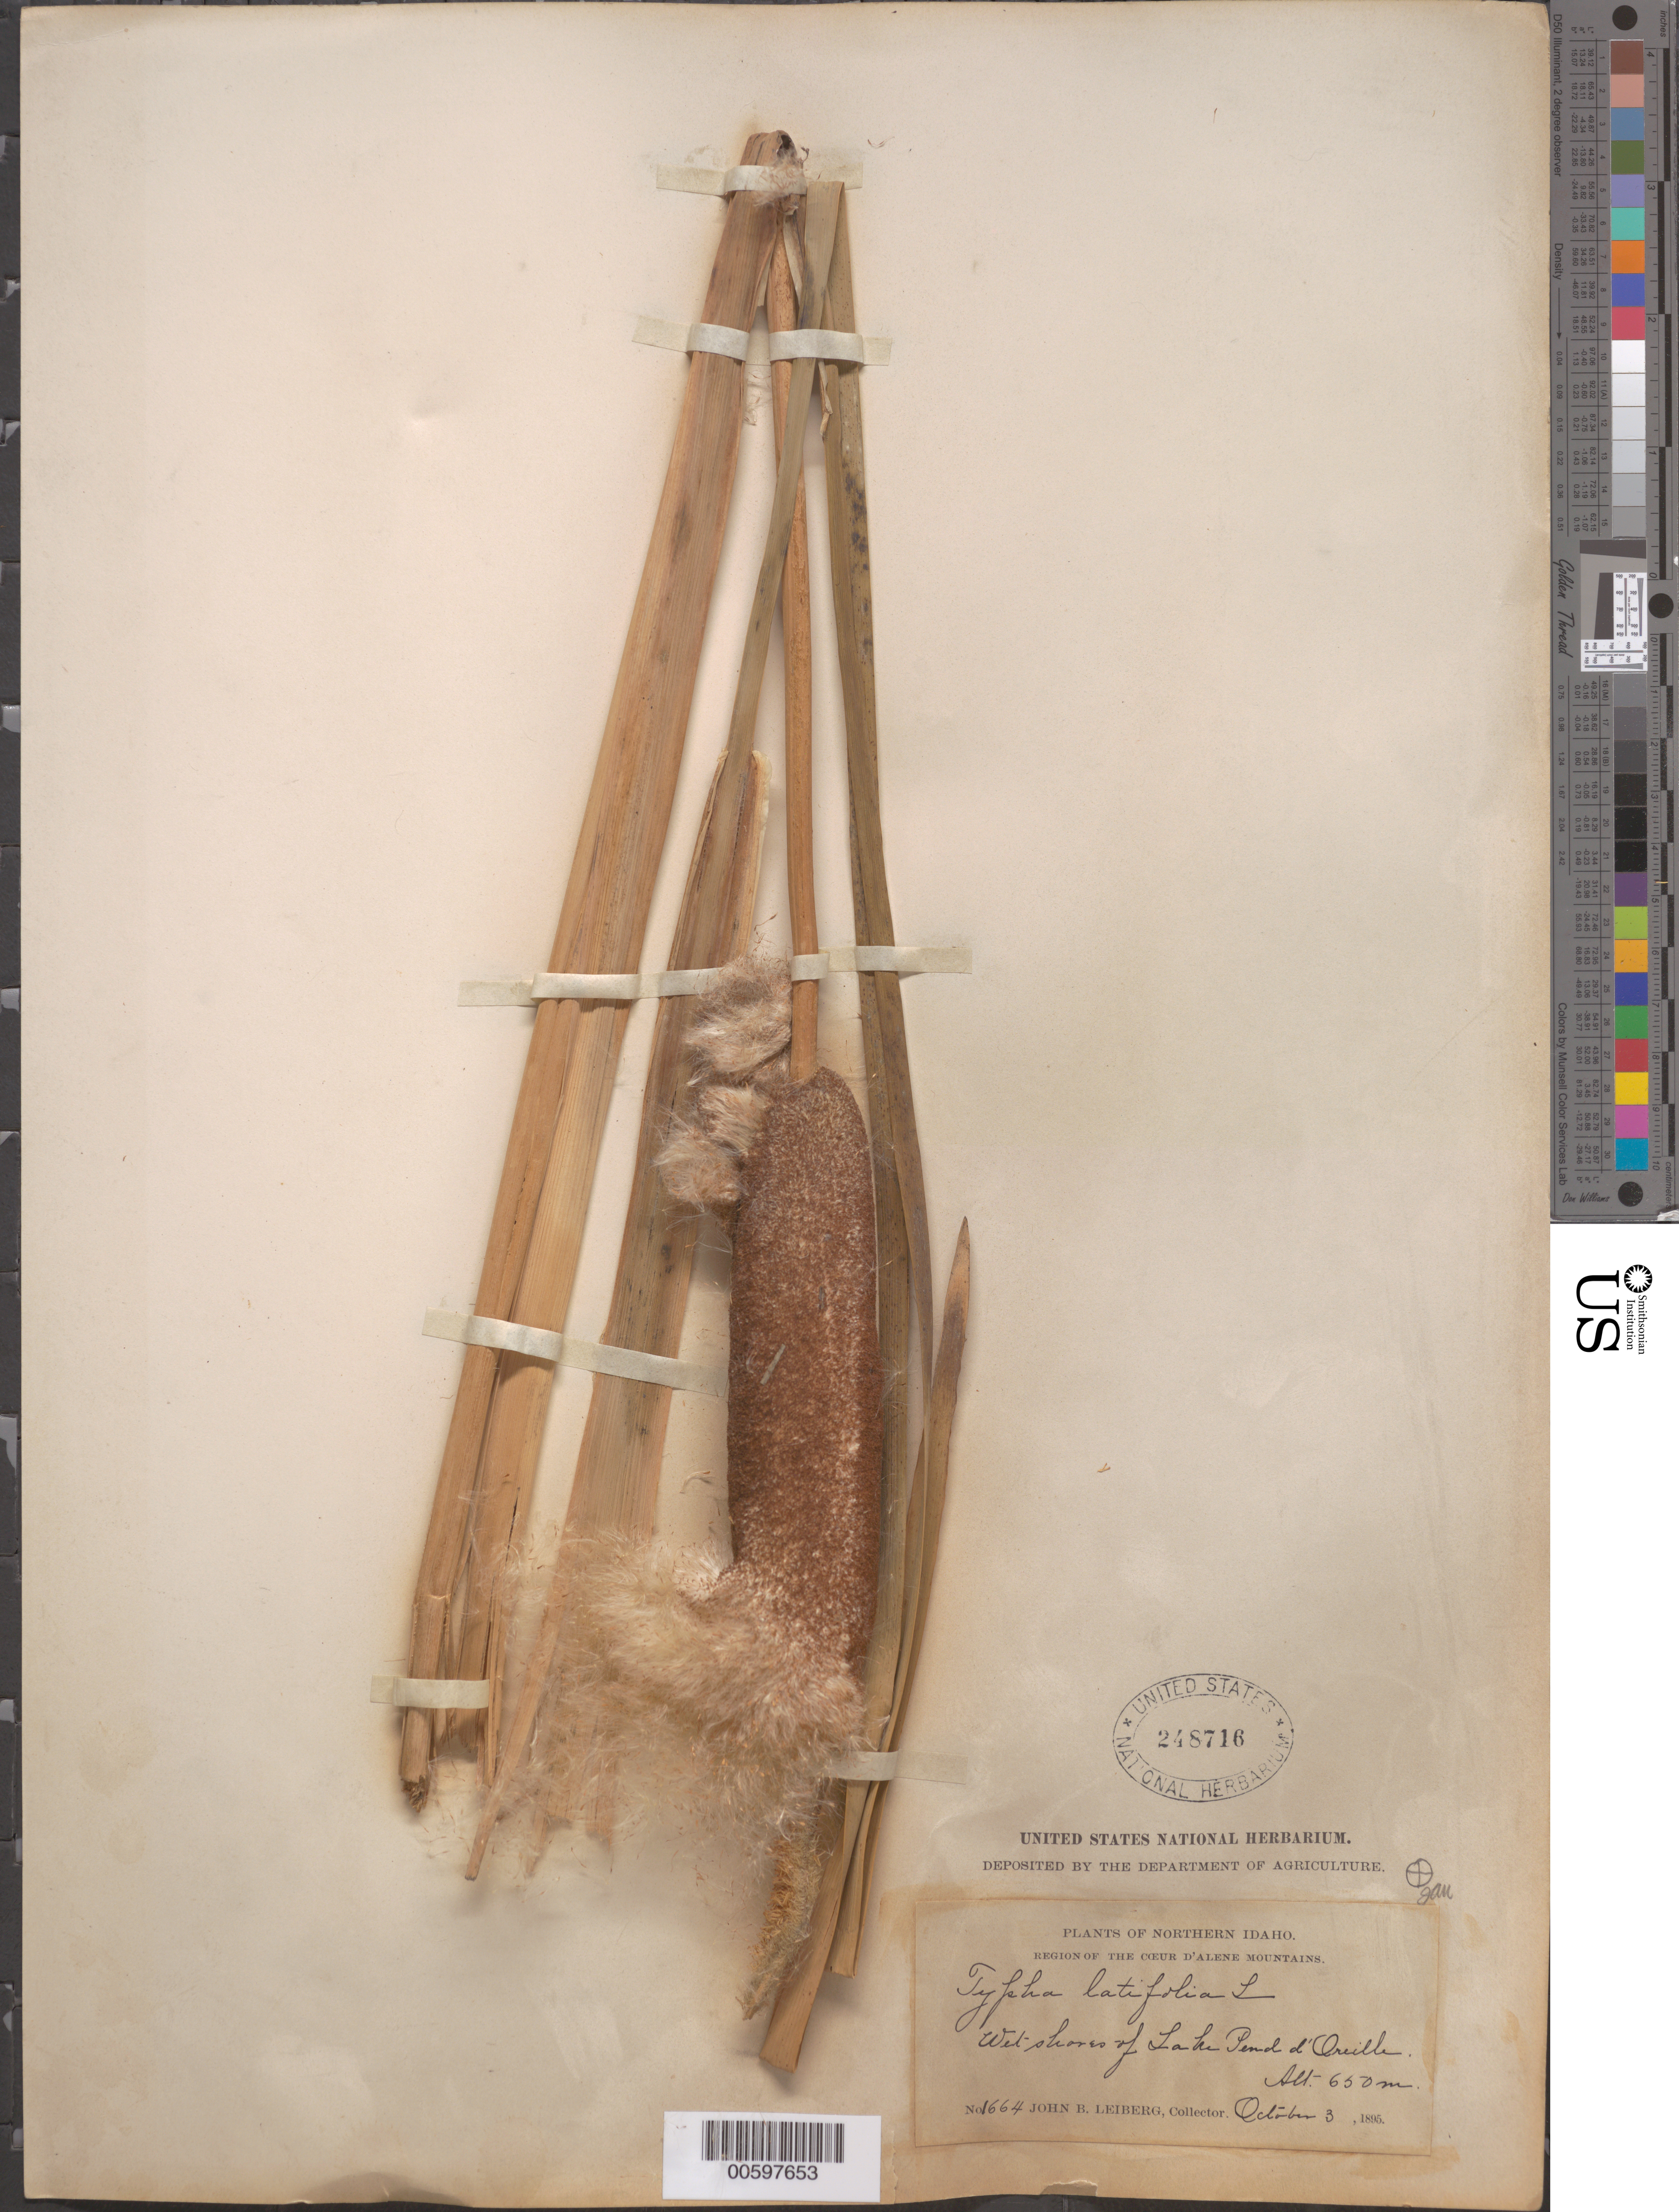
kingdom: Plantae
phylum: Tracheophyta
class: Liliopsida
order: Poales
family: Typhaceae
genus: Typha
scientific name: Typha latifolia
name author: L.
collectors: J. Leiberg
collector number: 1664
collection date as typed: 03 Oct 1895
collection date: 1895-10-03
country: United States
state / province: Idaho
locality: Lake Pond d'Oreille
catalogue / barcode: US 248716